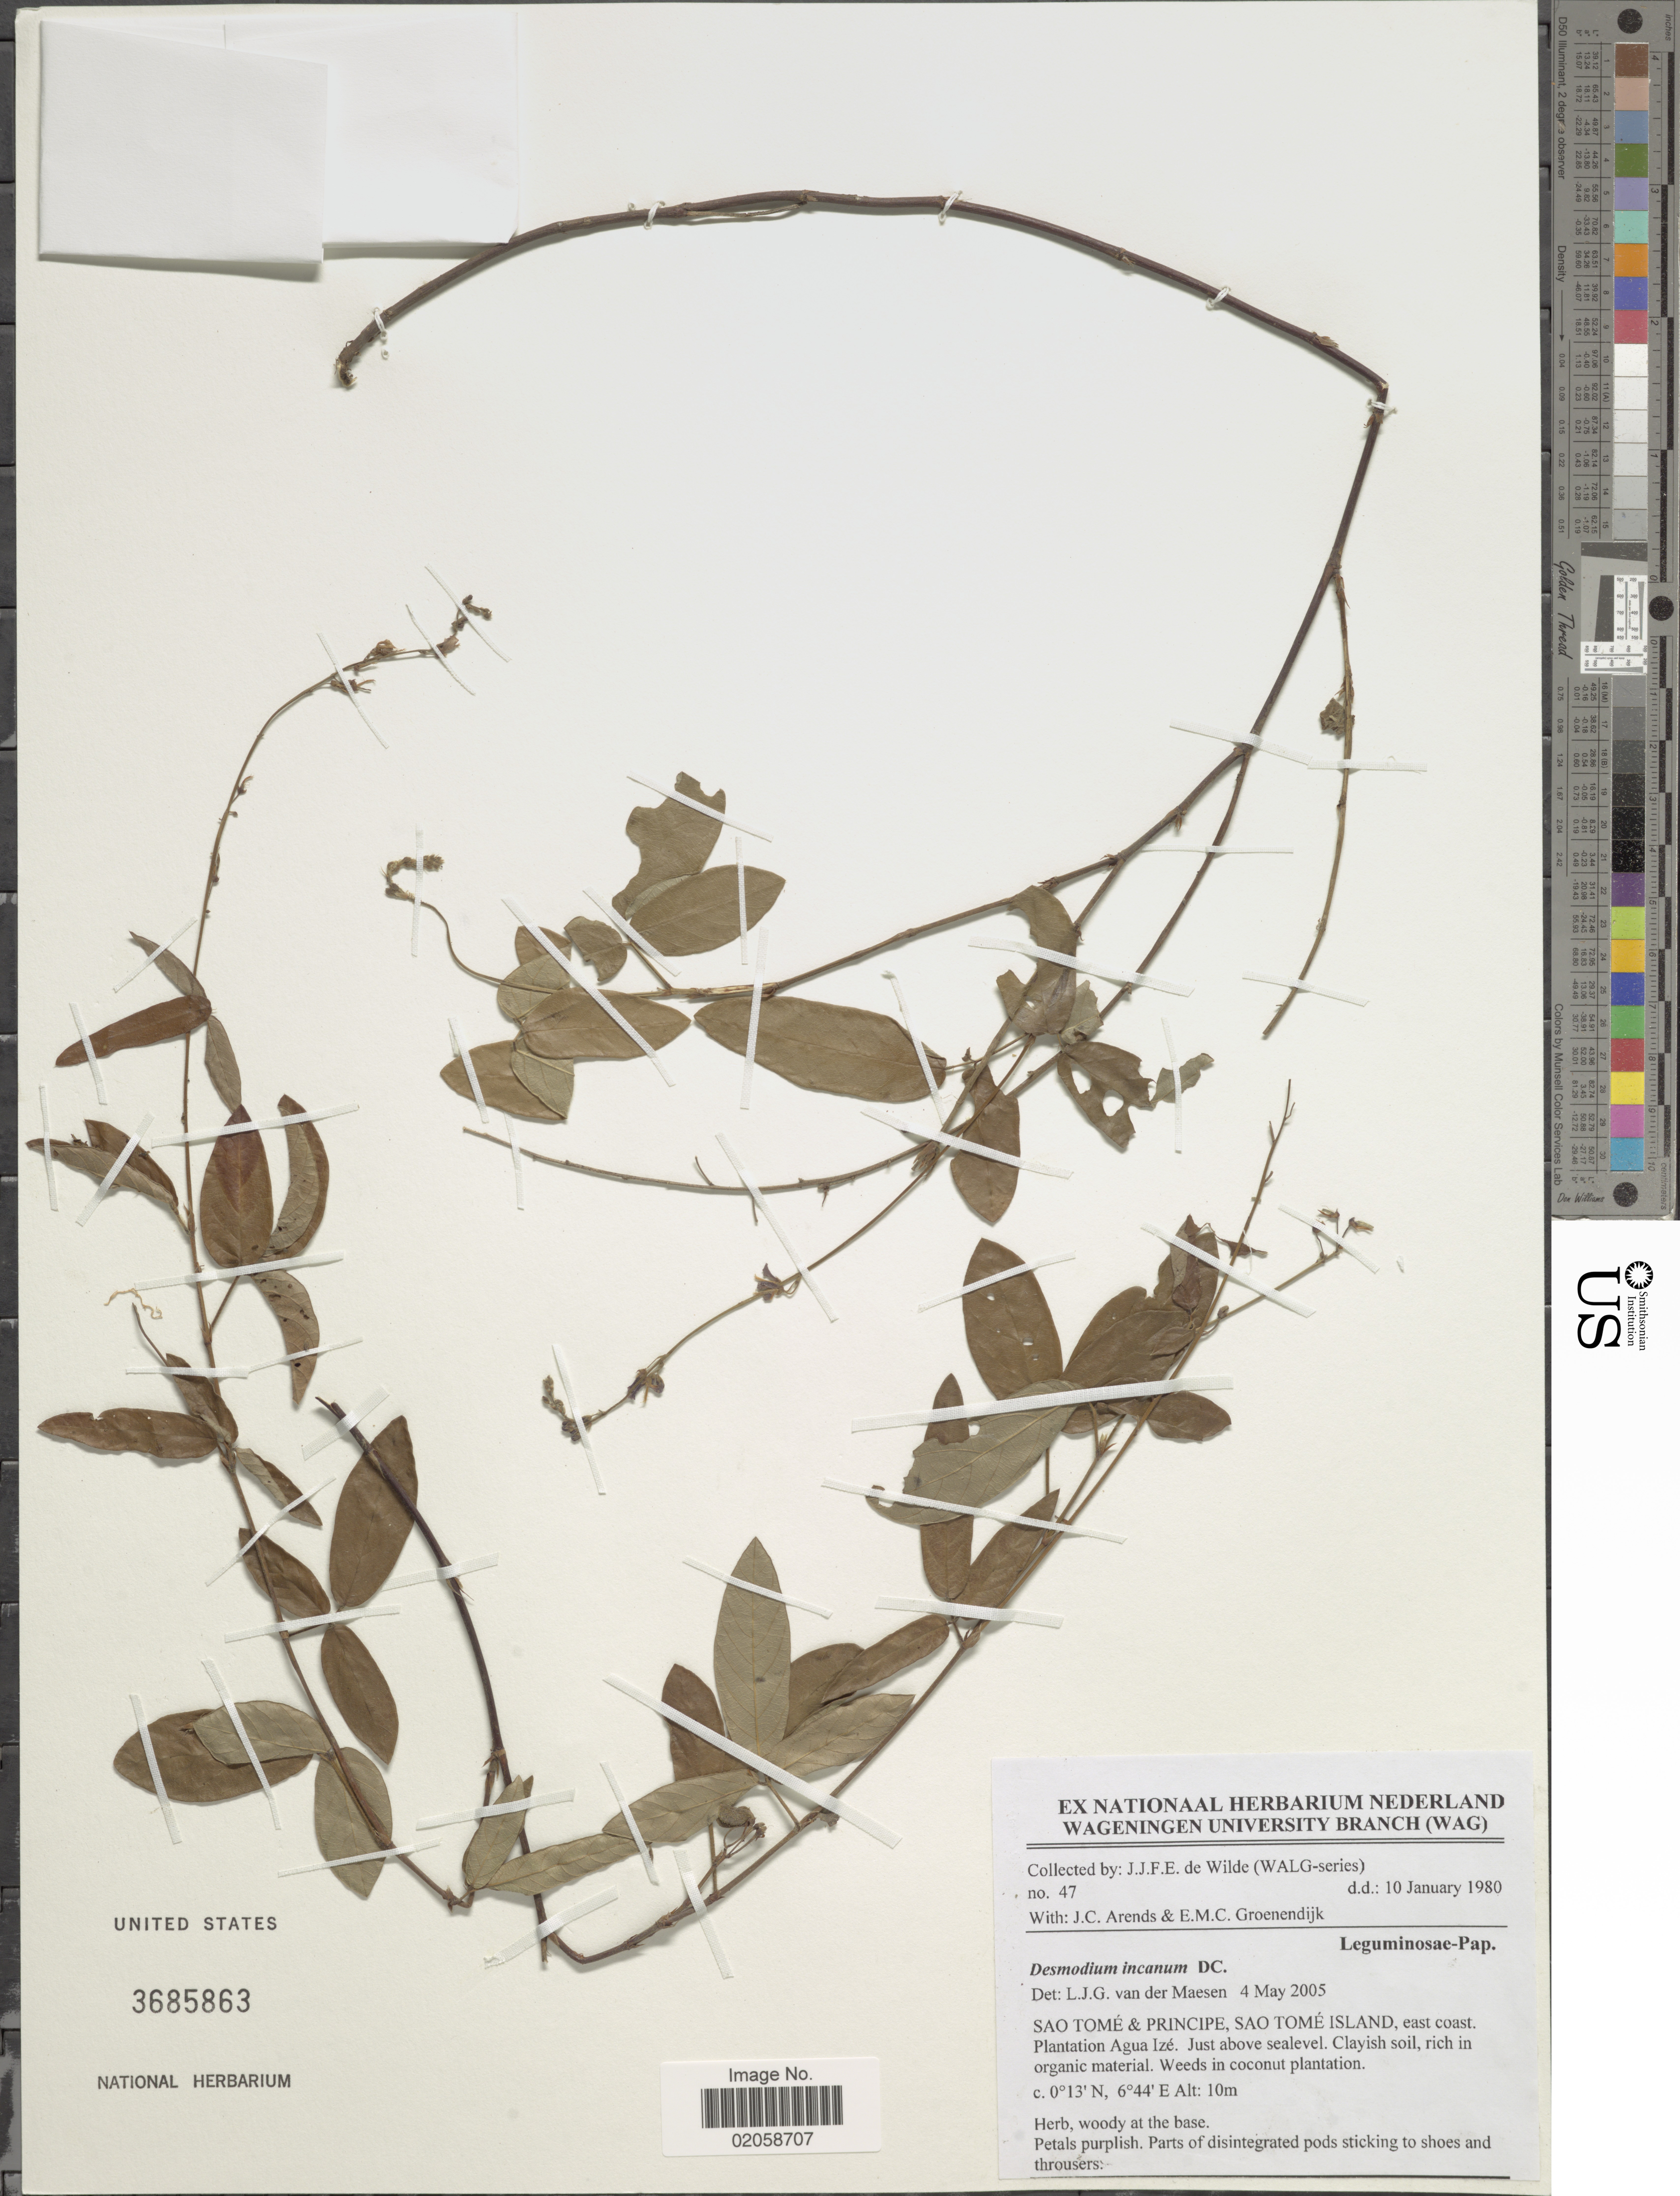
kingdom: Plantae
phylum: Tracheophyta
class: Magnoliopsida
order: Fabales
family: Fabaceae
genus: Desmodium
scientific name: Desmodium incanum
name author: (Sw.) DC.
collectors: J.J. de Wilde, J. Arends & E. Groenendijk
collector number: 47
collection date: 1980-01-10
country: São Tomé and Principe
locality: Sao Tome Island, east coast, Plantation Agua Ize.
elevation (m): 10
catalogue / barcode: US 3685863